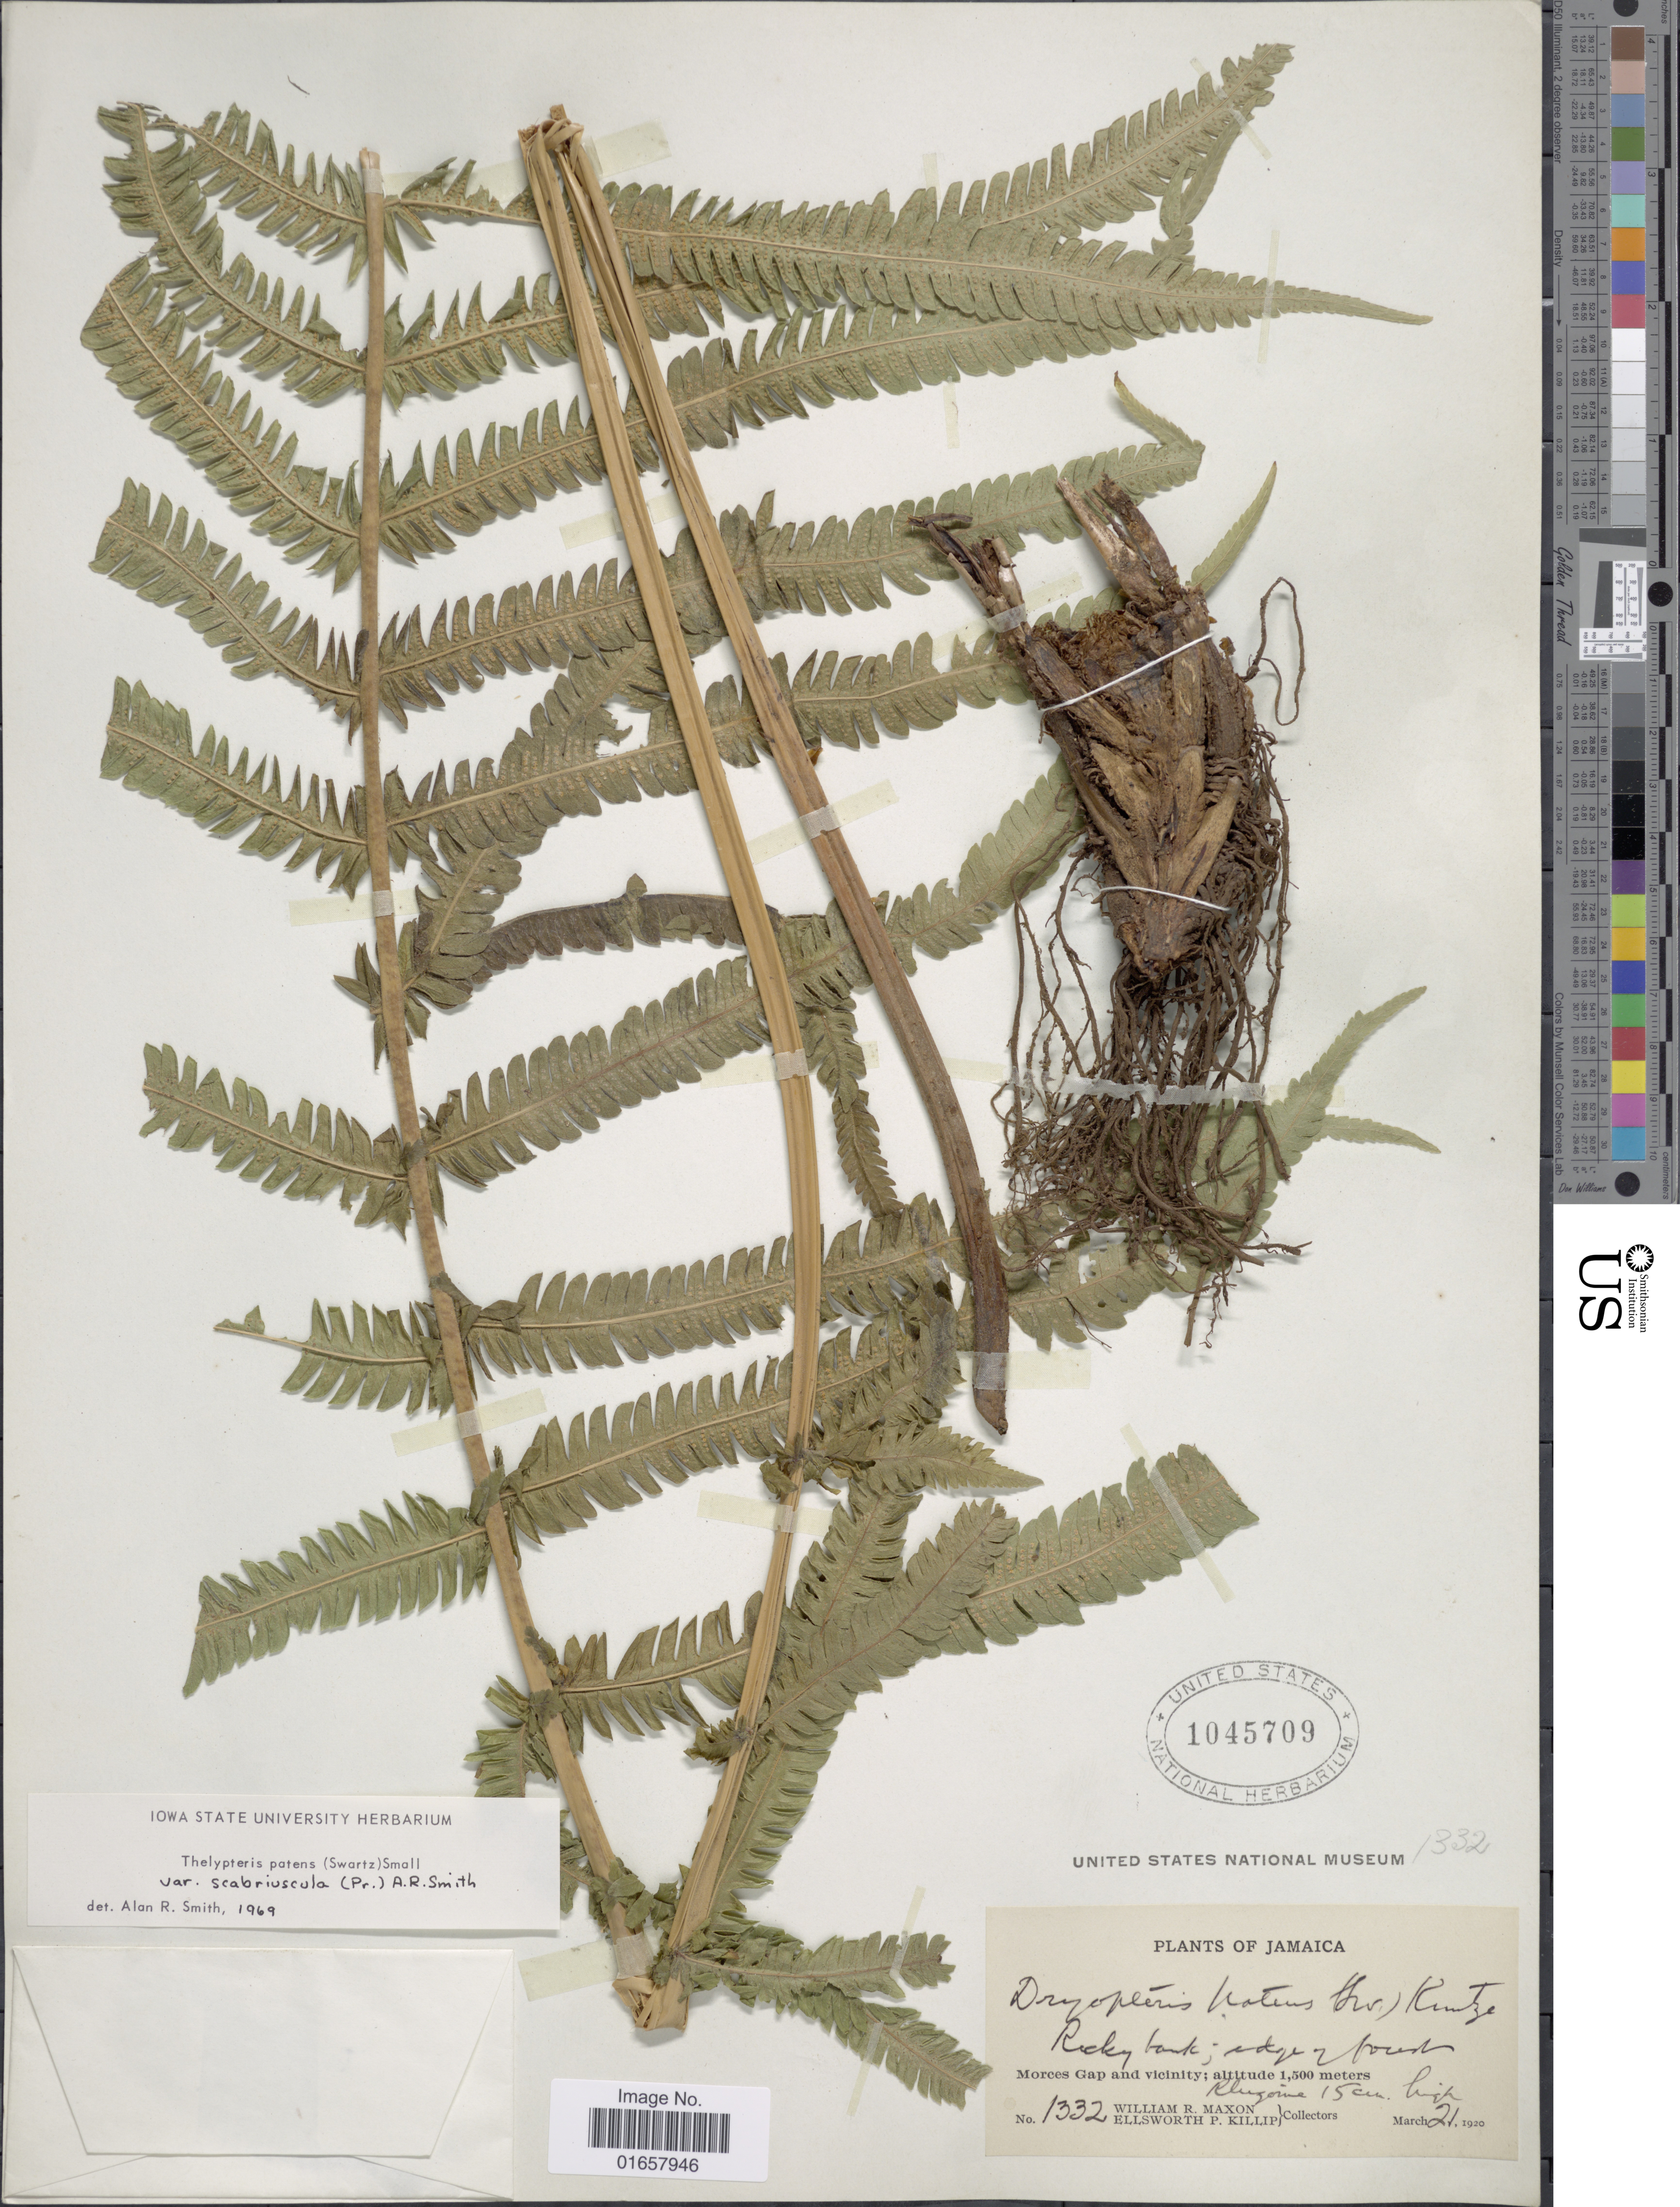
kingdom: Plantae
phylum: Tracheophyta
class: Polypodiopsida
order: Polypodiales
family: Thelypteridaceae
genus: Christella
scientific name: Christella patens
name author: (Sw.) Holttum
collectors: W. R. Maxon & E. P. Killip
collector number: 1332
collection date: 1920-03-21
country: Jamaica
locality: Jamaica, Morces Gap and vicinity.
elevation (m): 1500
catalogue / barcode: US 1045709